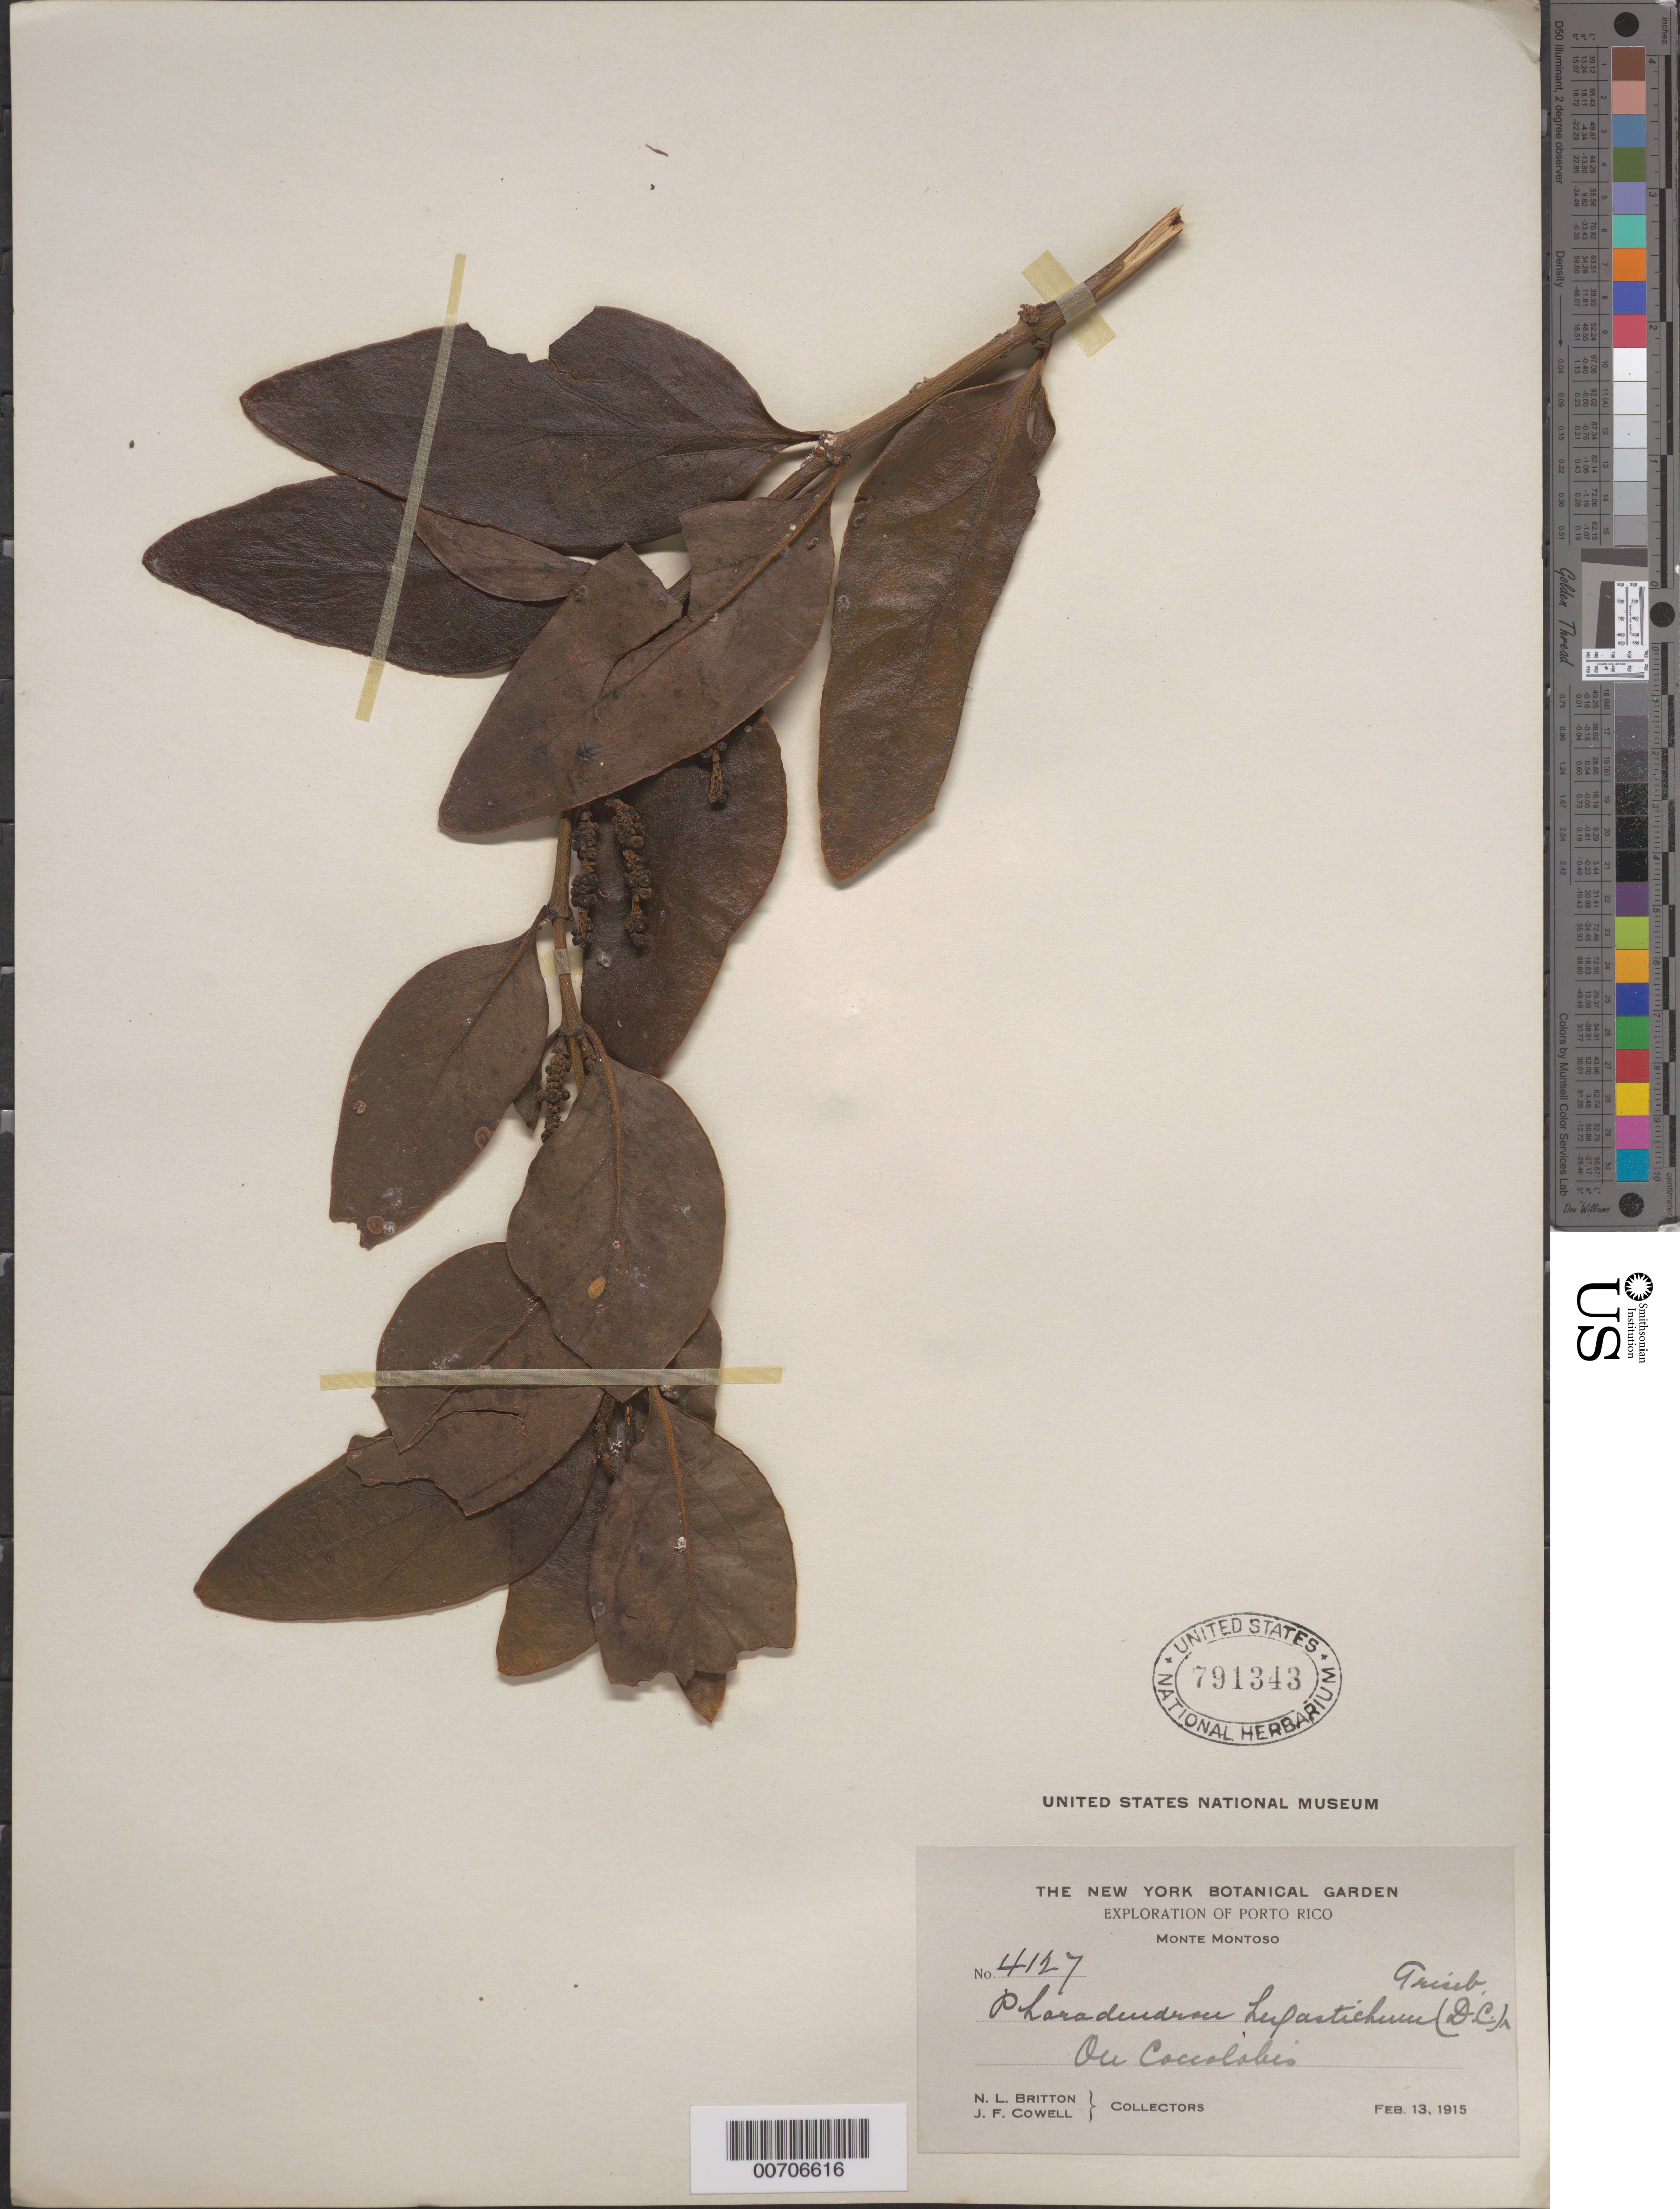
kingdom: Plantae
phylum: Tracheophyta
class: Magnoliopsida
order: Santalales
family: Viscaceae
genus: Phoradendron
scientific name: Phoradendron hexastichum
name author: (DC.) Griseb.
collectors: N. Britton & J. F. Cowell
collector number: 4127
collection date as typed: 13 Feb 1915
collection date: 1915-02-13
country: Puerto Rico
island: Greater Antilles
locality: Monte Montoso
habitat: On Coccolobis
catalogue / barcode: US 791343